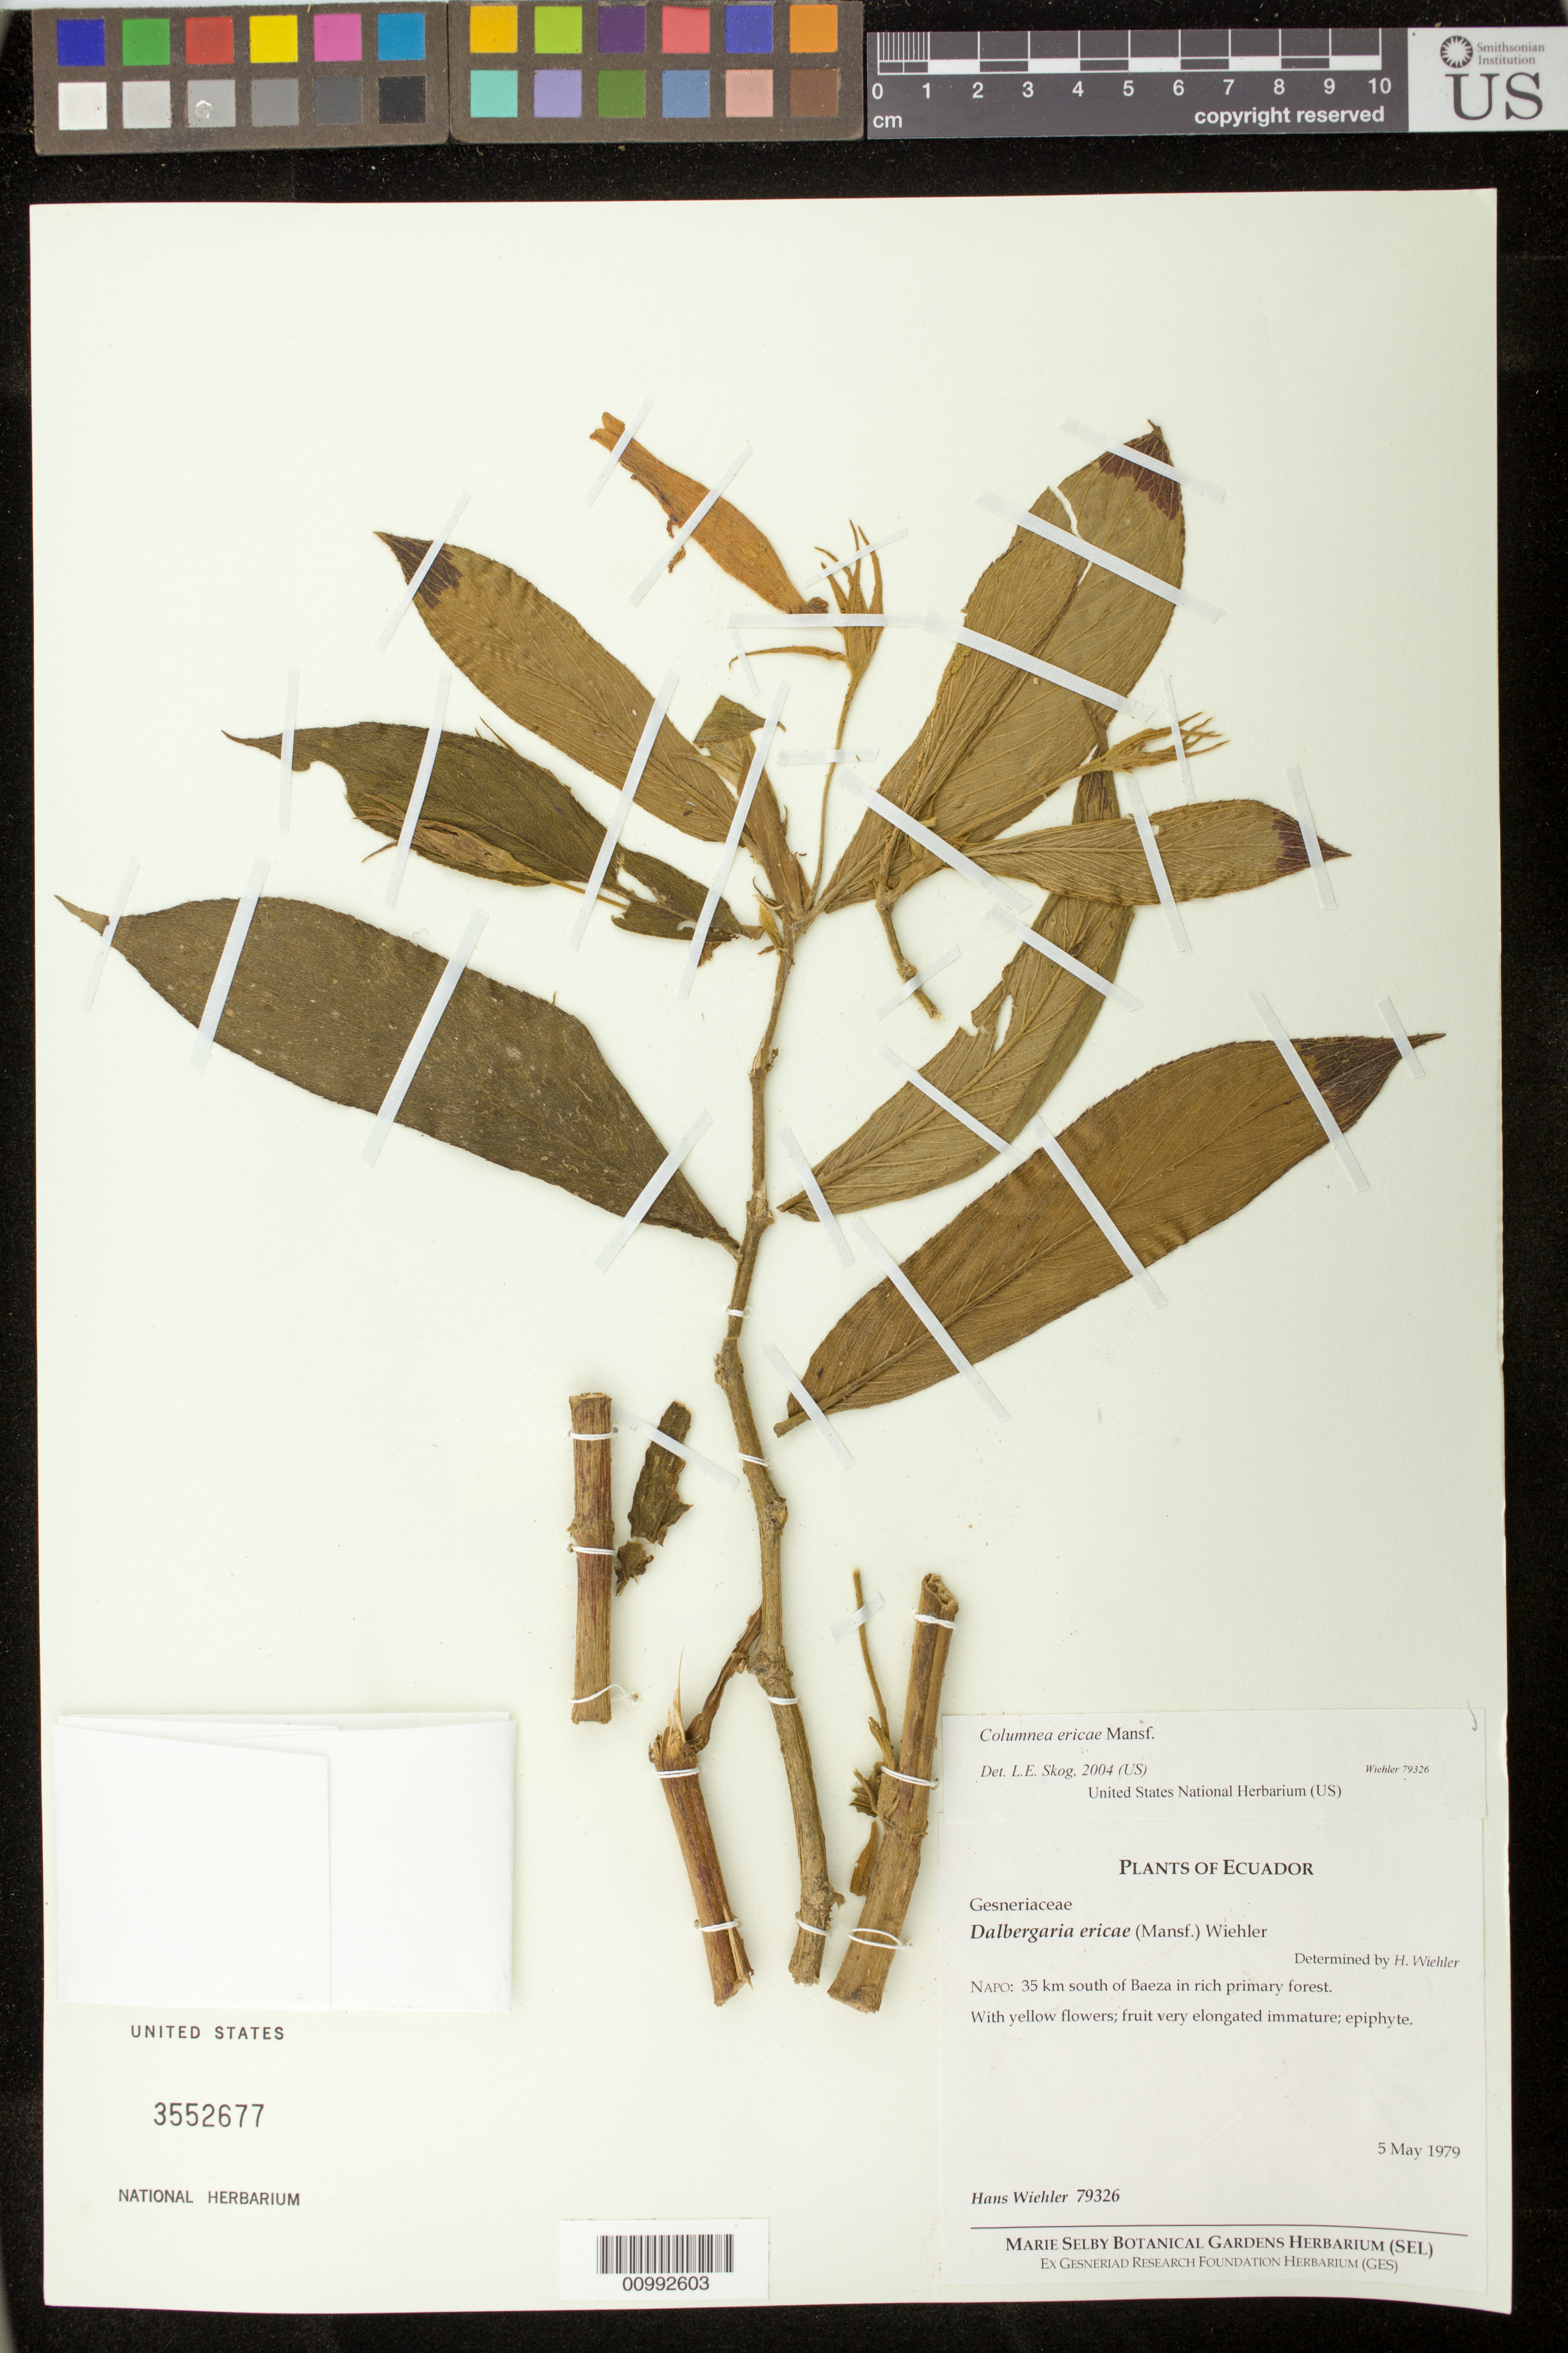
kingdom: Plantae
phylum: Tracheophyta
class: Magnoliopsida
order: Lamiales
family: Gesneriaceae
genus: Columnea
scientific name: Columnea ericae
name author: Mansf.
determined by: Skog, Laurence E.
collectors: H. J. Wiehler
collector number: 79326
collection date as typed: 05 May 1979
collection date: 1979-05-05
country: Ecuador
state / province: Napo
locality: Napo: 35 km south of Baeza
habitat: Rich primary forest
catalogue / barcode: US 3552677